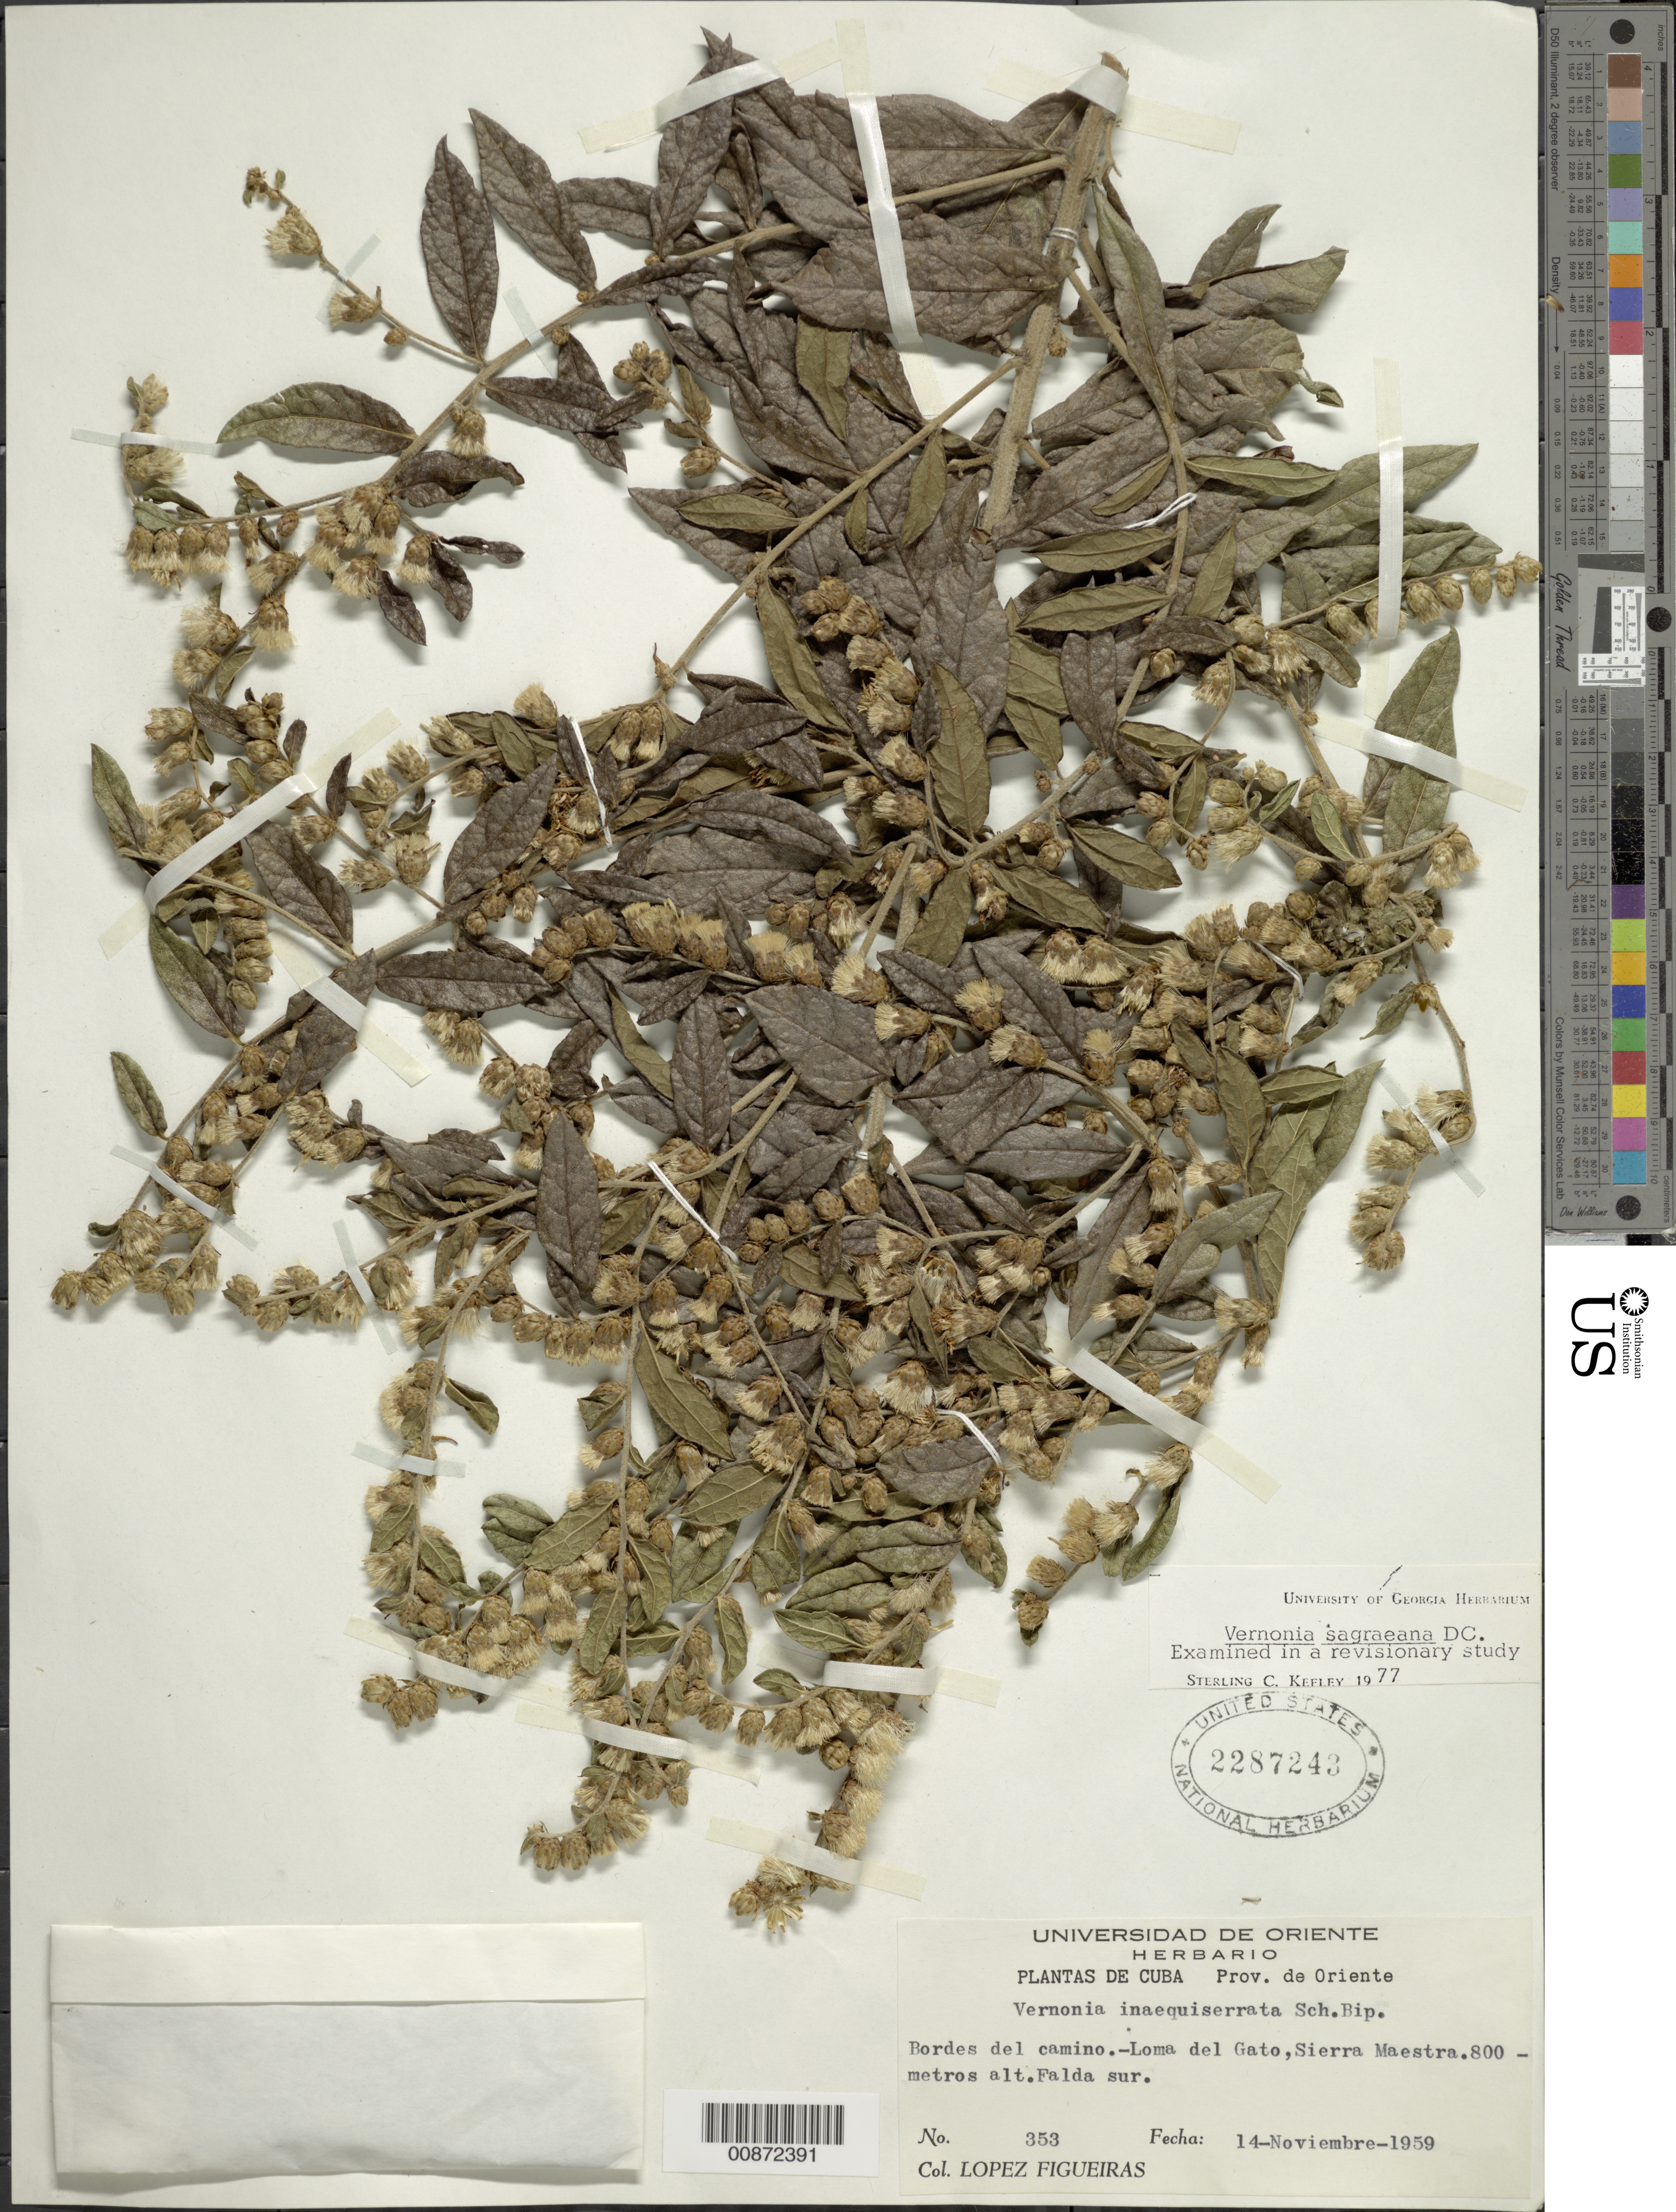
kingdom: Plantae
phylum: Tracheophyta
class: Magnoliopsida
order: Asterales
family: Asteraceae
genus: Lepidaploa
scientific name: Lepidaploa sagraeana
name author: (DC.) H. Rob.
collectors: M. López Figueiras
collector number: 353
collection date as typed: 14 Nov 1959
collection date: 1959-11-14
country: Cuba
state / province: Oriente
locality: Loma del Gato, Sierra Maestra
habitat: Bordes del camino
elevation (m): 800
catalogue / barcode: US 2287243